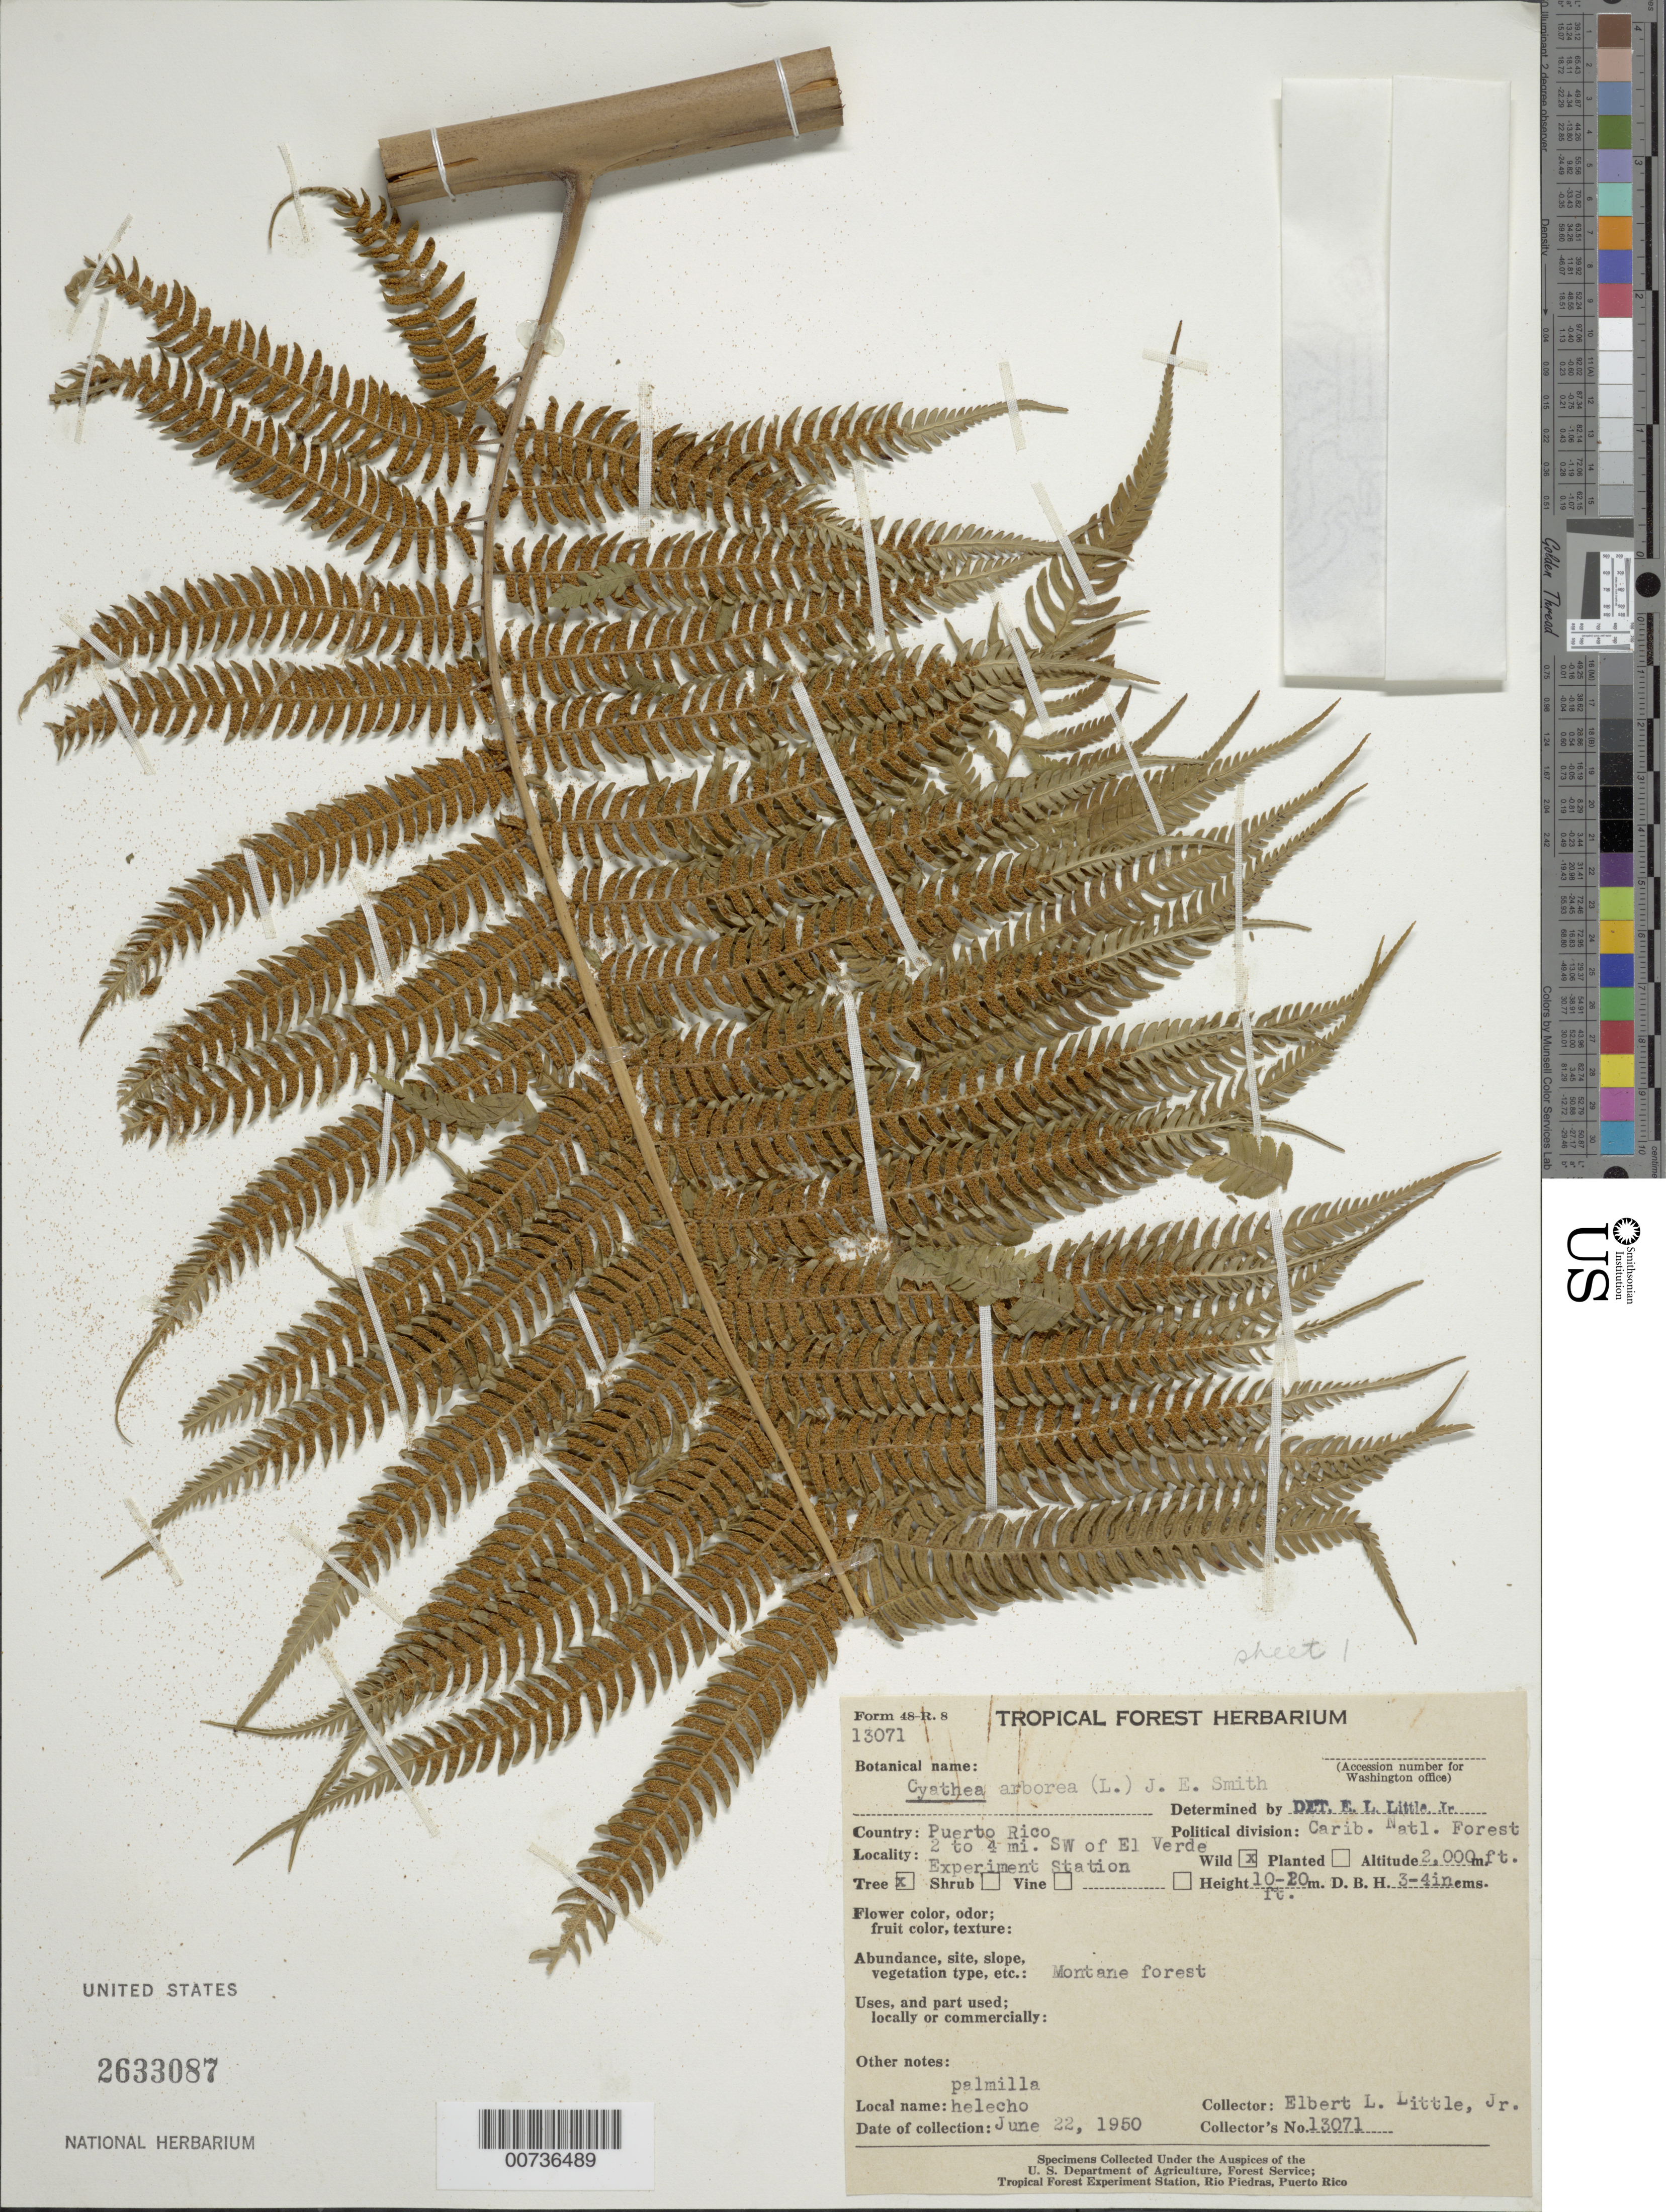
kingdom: Plantae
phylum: Tracheophyta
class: Polypodiopsida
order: Cyatheales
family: Cyatheaceae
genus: Cyathea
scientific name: Cyathea arborea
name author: (L.) Sm.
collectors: E. L. Little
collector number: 13071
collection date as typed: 22 Jun 1950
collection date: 1950-06-22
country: Puerto Rico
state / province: Río Grande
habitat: Montane forest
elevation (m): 610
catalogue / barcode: US 2633087